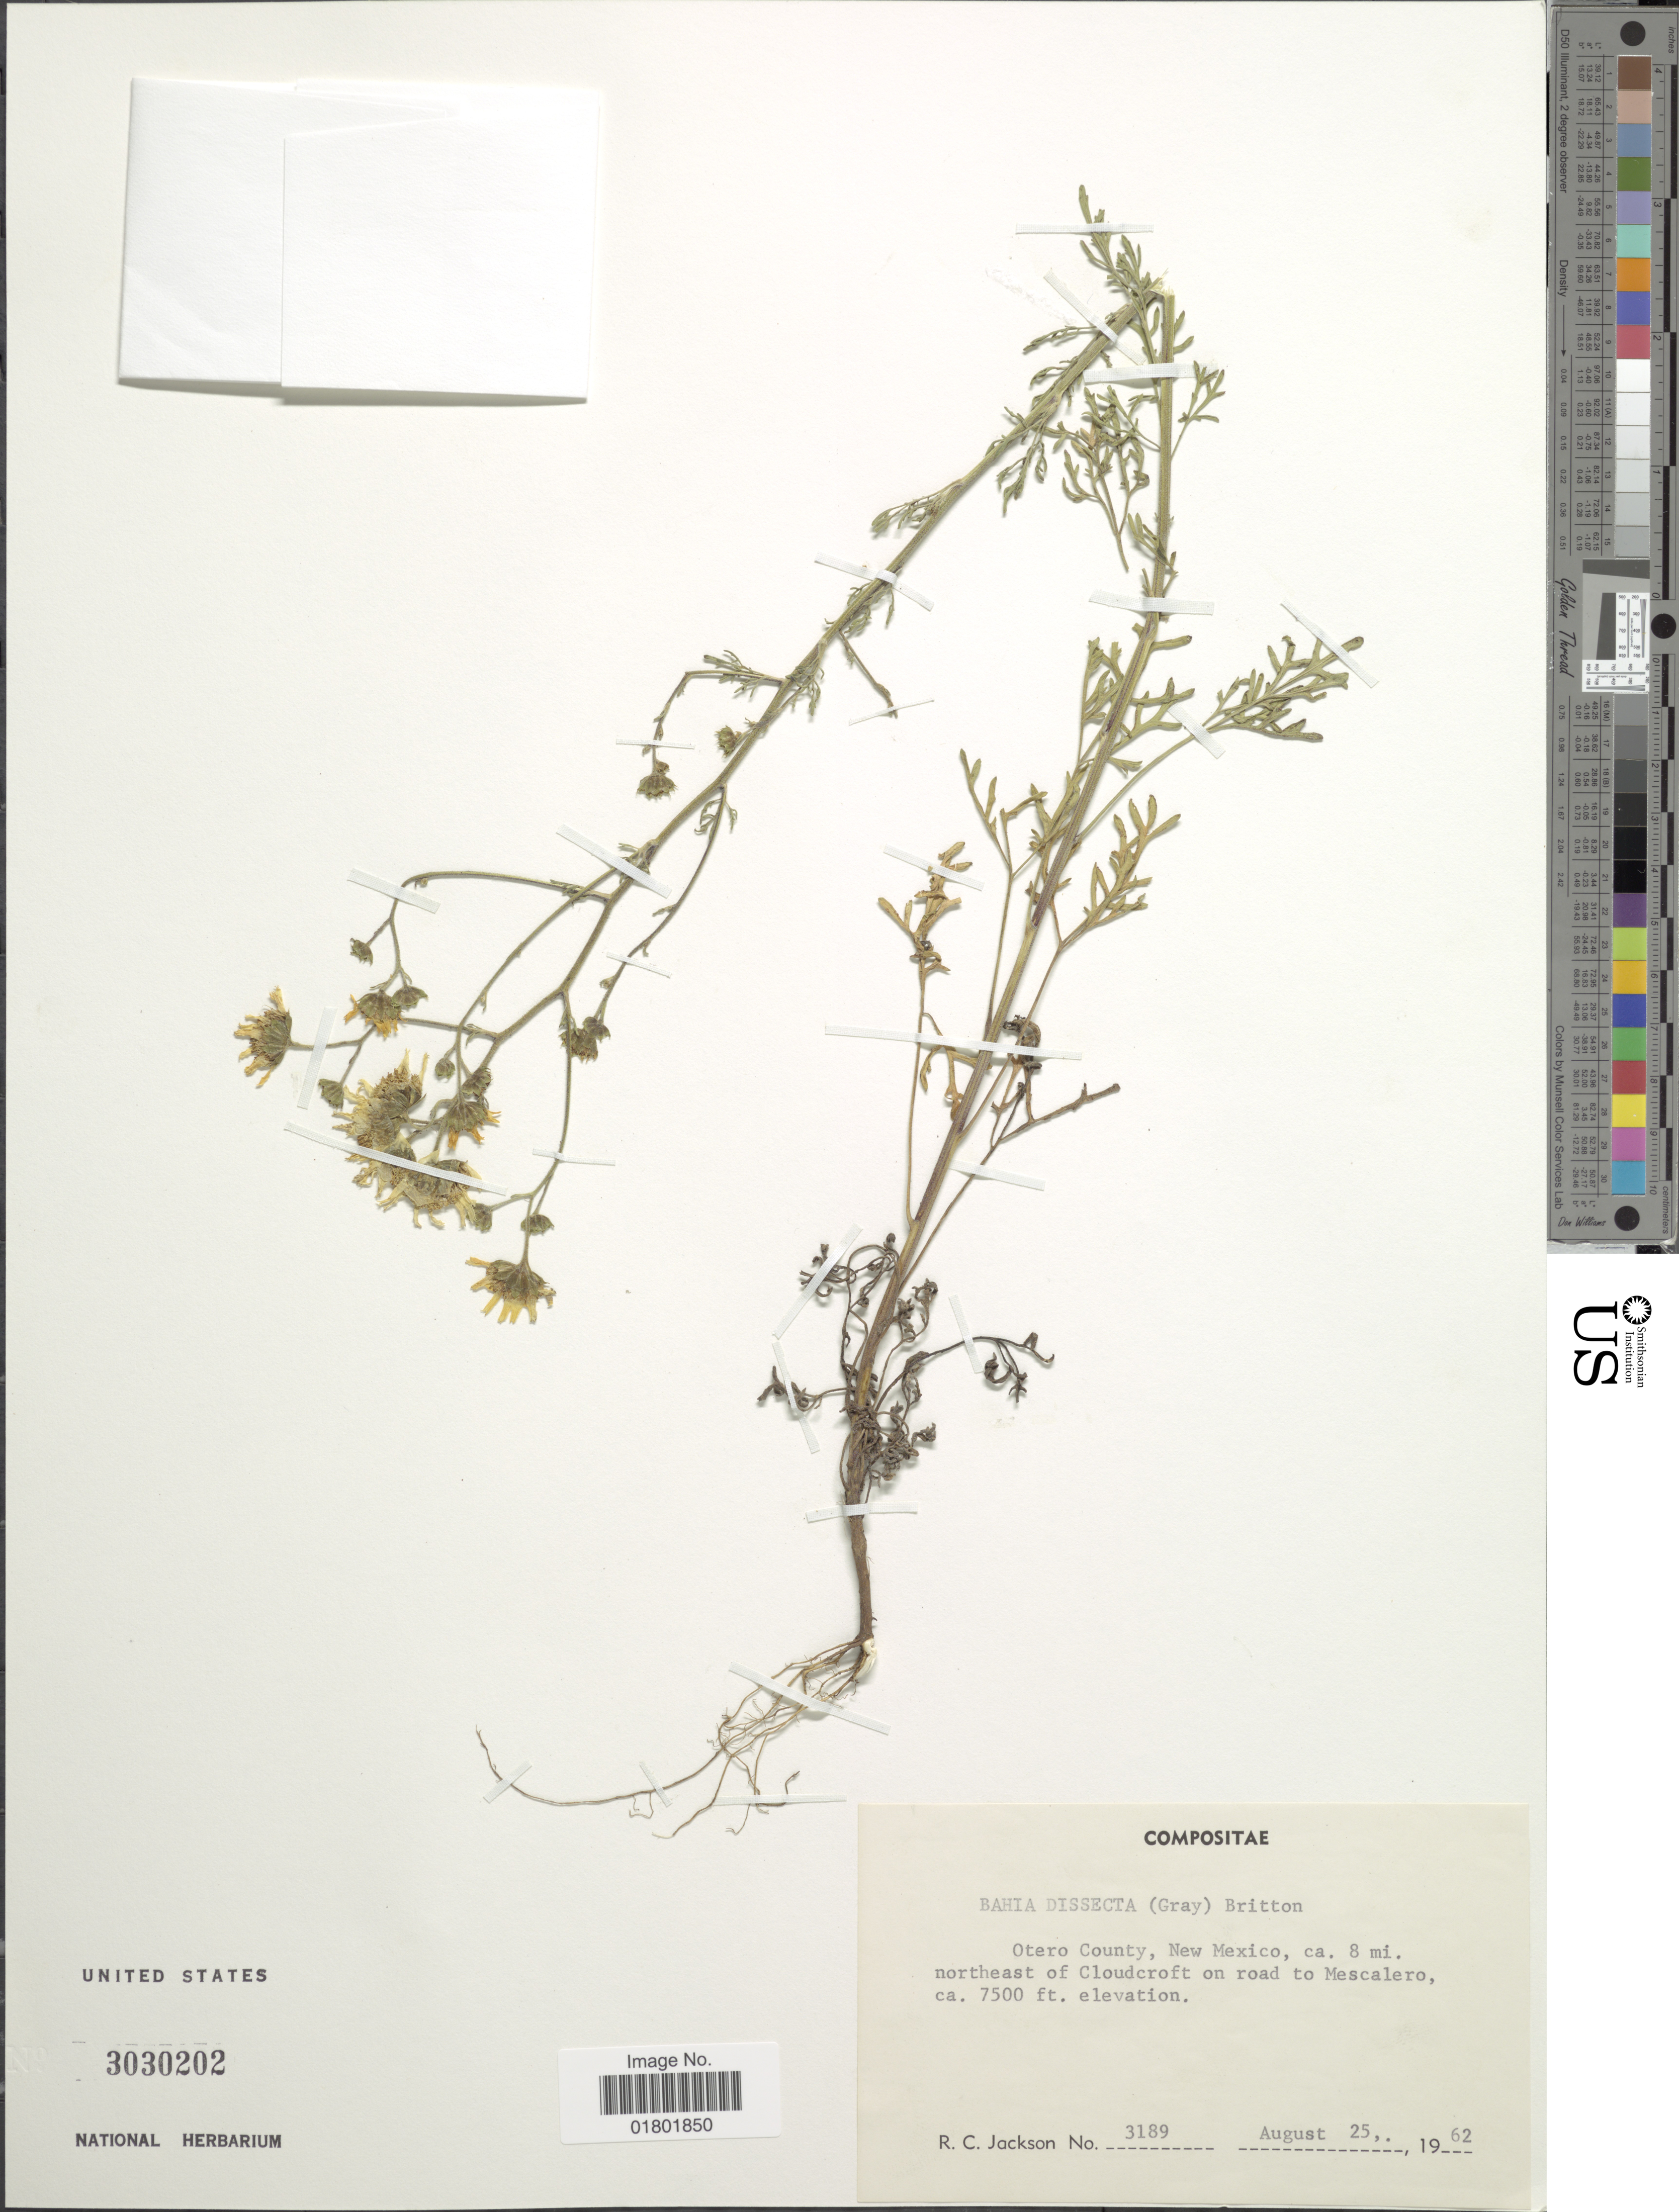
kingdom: Plantae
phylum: Tracheophyta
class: Magnoliopsida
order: Asterales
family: Asteraceae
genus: Bahia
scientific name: Bahia dissecta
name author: (A. Gray) Britton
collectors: R. C. Jackson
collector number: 3189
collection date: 1962-08-25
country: United States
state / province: New Mexico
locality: Otero County, New Mexico, ca. 8 mi northeast of Cloudcroft on road to Mescalero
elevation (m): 2286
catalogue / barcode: US 3030202